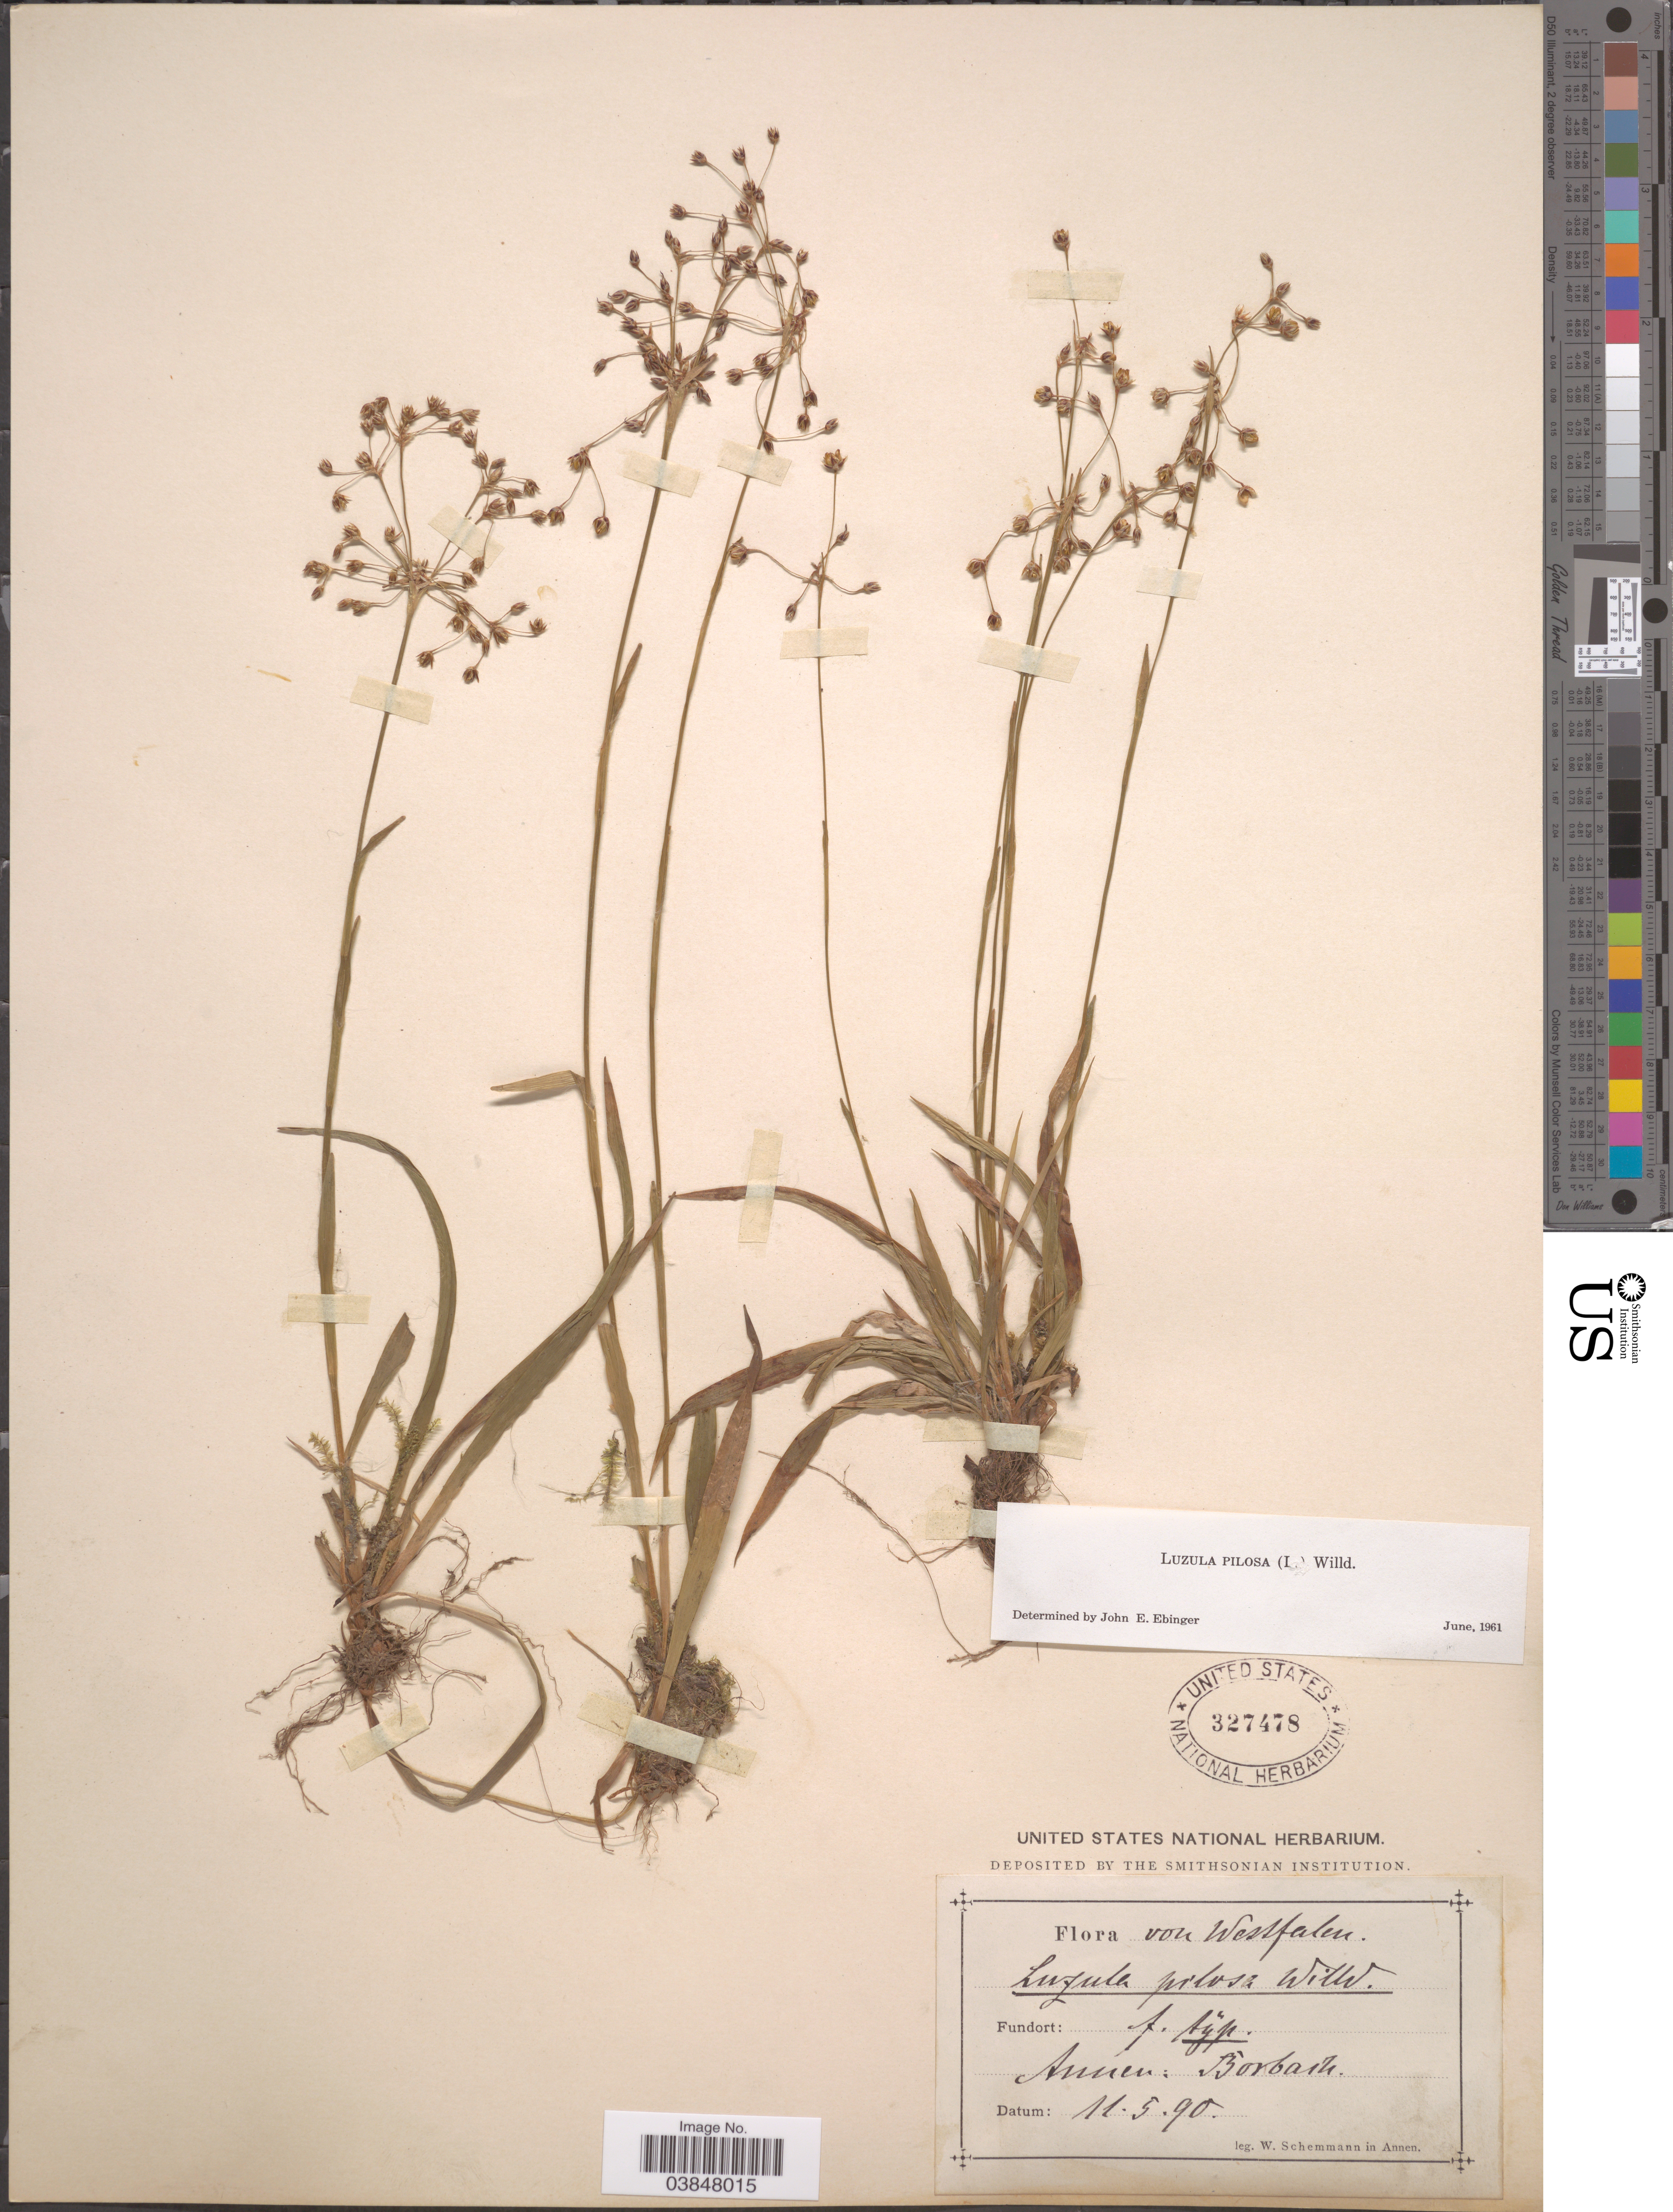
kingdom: Plantae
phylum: Tracheophyta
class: Liliopsida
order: Poales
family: Juncaceae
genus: Luzula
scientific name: Luzula pilosa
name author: (L.) Willd.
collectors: W. Schemmann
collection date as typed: Transcribed d/m/y: 11/5/90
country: Germany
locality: Westfalen. Annen: Borbach.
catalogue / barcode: US 327478